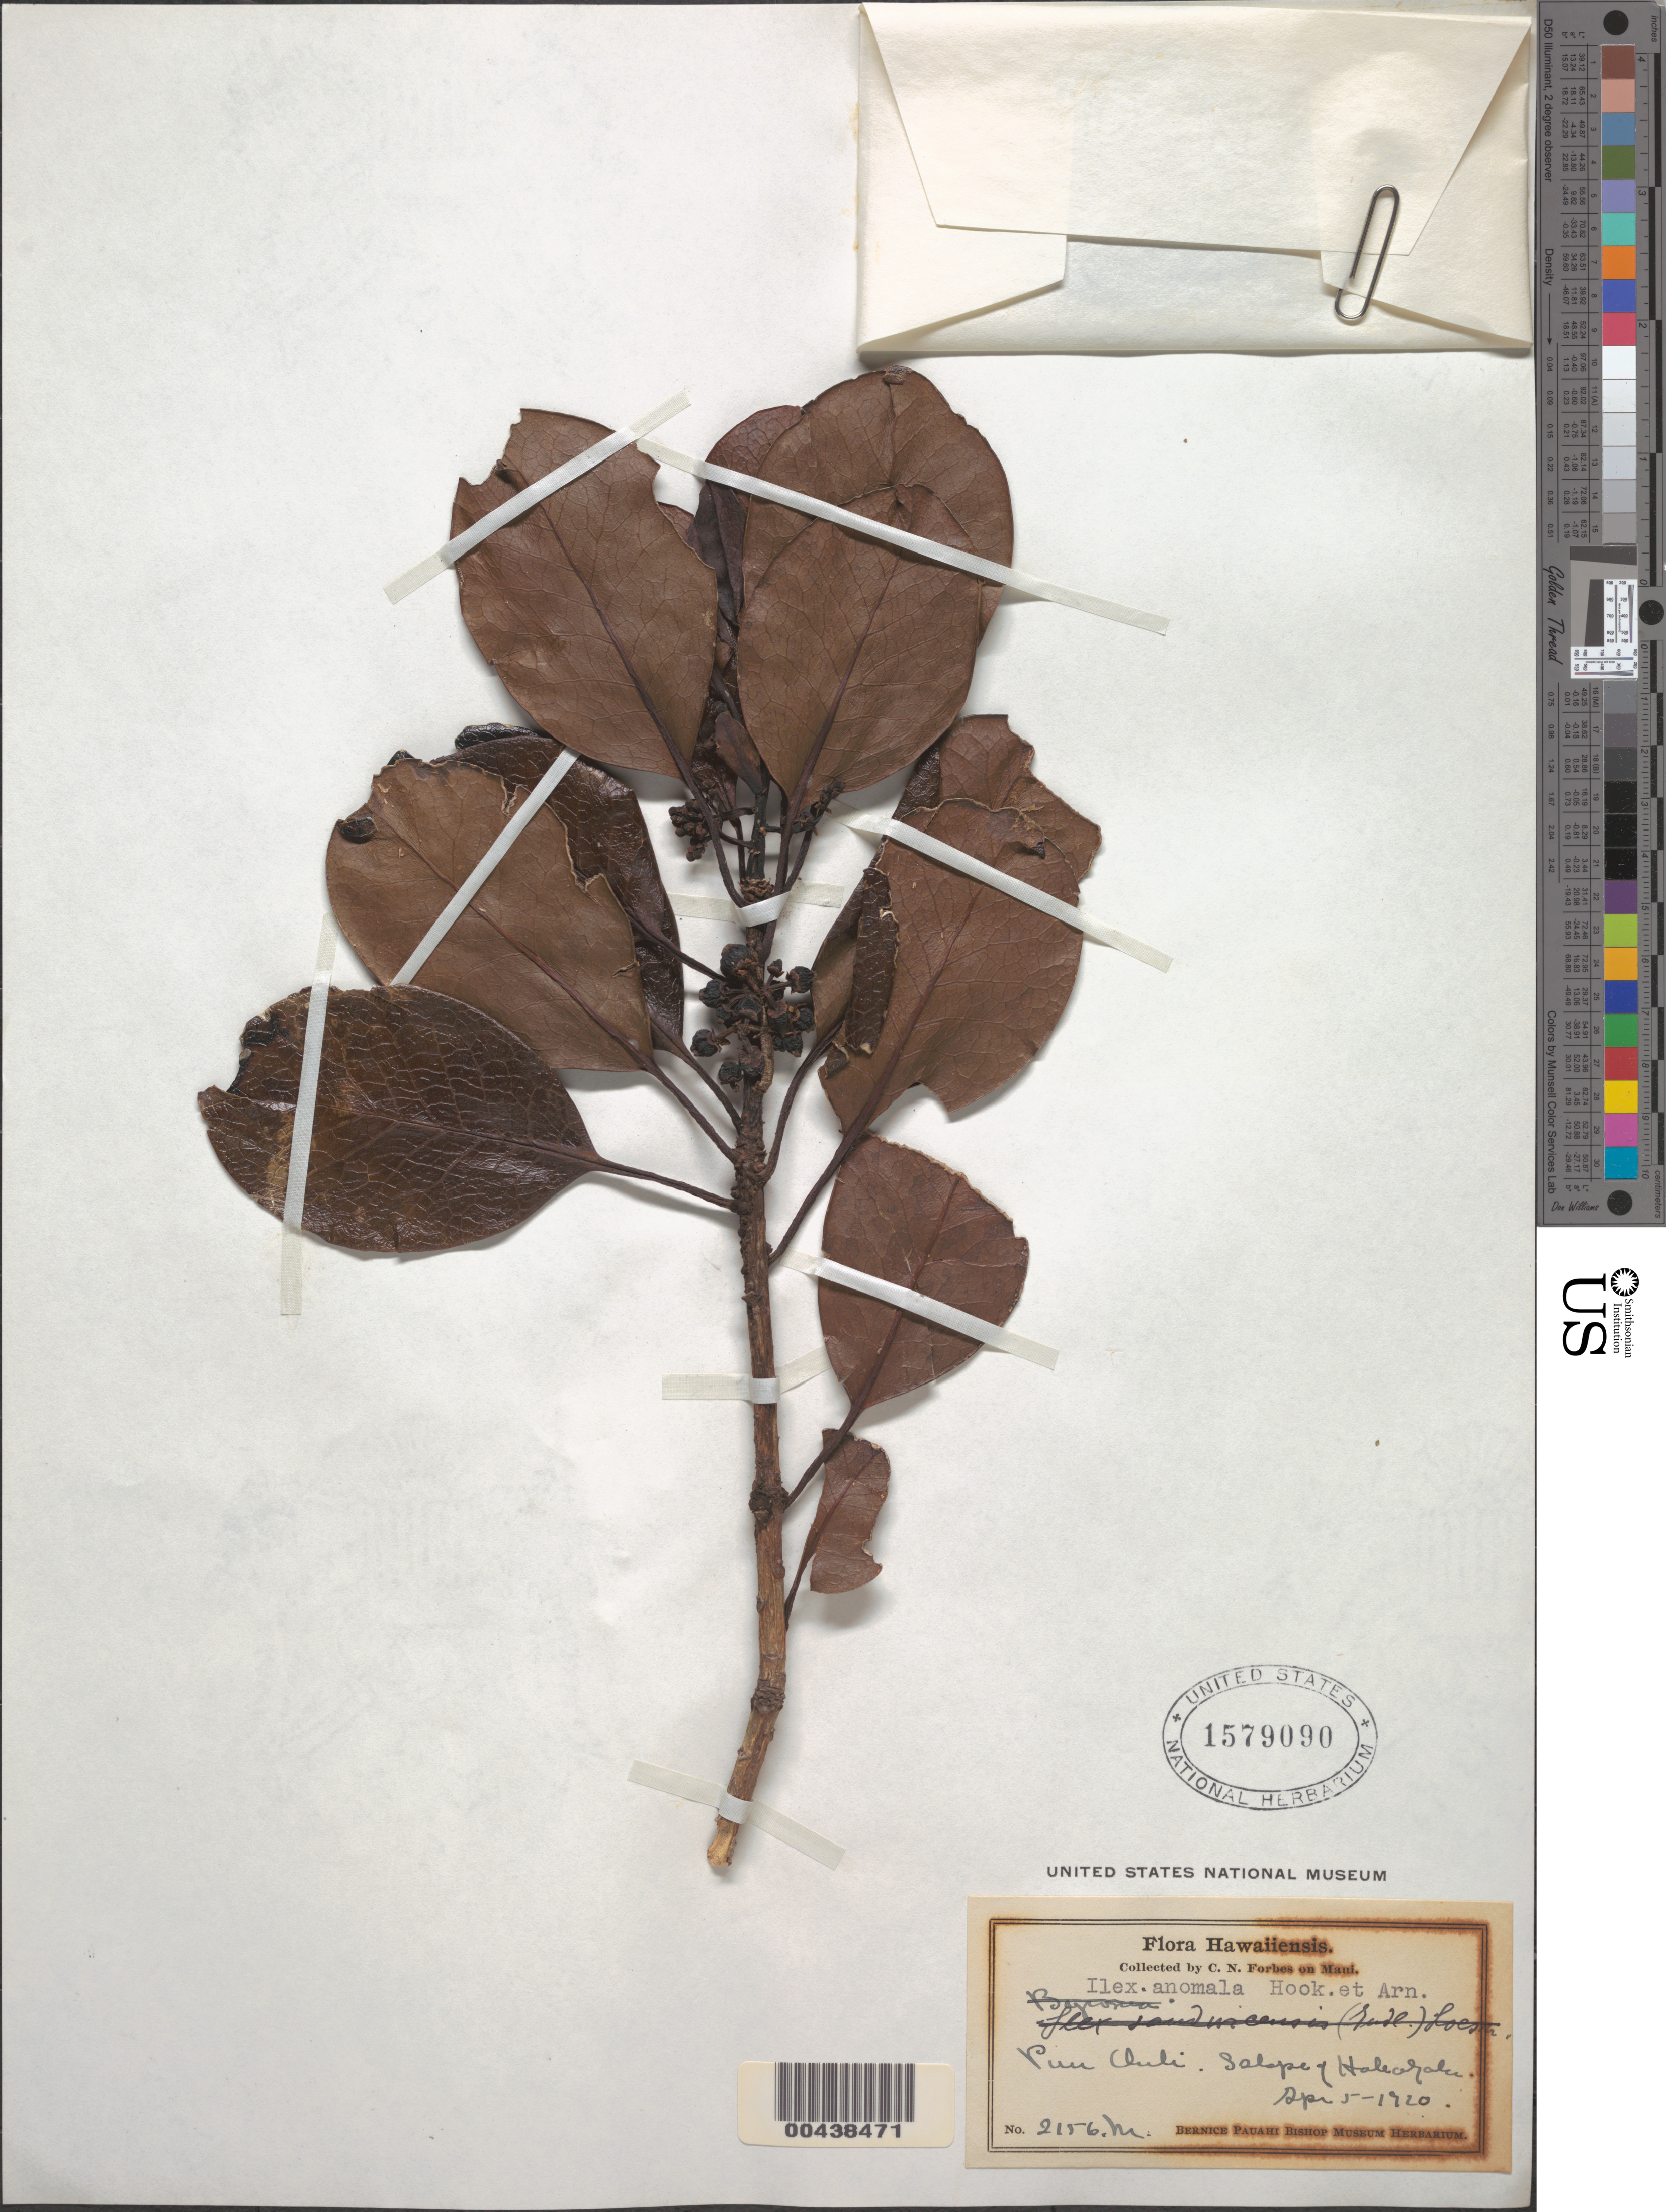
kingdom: Plantae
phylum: Tracheophyta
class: Magnoliopsida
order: Aquifoliales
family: Aquifoliaceae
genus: Ilex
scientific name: Ilex anomala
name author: Hook. & Arn.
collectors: C. N. Forbes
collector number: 2156.M.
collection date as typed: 5 Apr 1920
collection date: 1920-04-05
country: United States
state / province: Hawaii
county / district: Maui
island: Maui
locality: Puu Ouli. S slope of Haleakala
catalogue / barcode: US 1579090